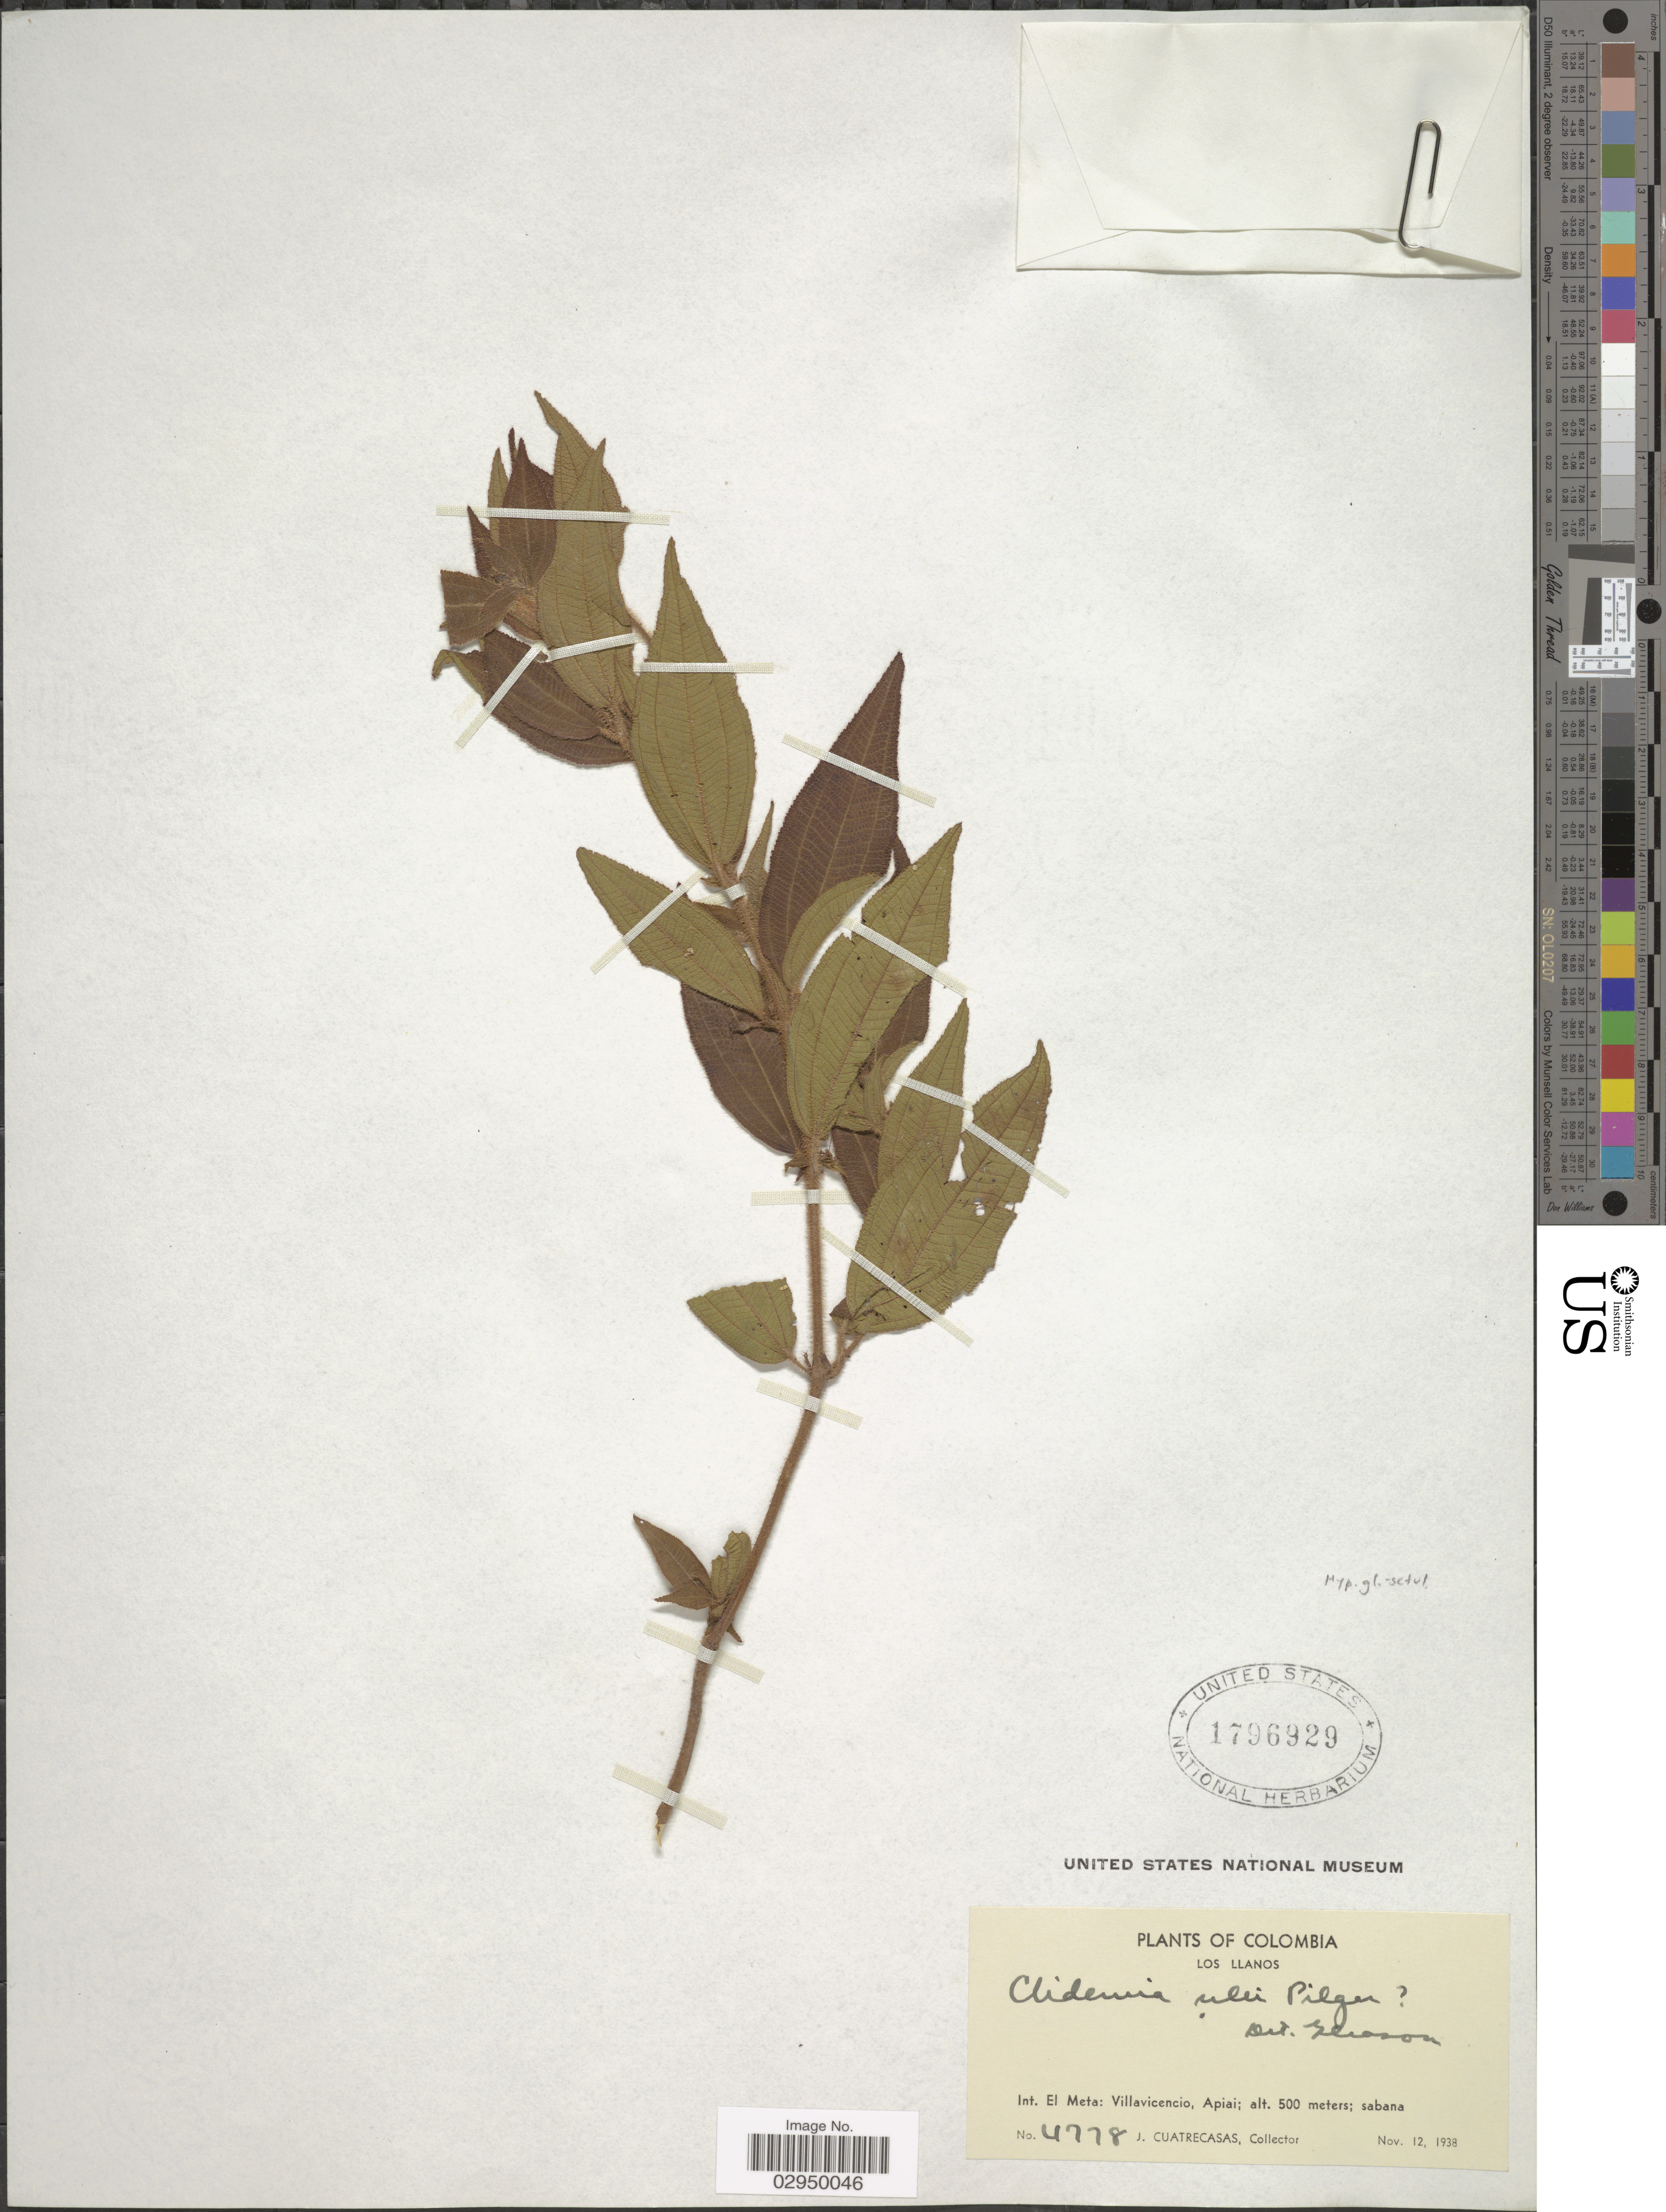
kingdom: Plantae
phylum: Tracheophyta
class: Magnoliopsida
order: Myrtales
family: Melastomataceae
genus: Clidemia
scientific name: Clidemia ulei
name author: Pilg.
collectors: J. Cuatrecasas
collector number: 4778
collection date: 1938-11-12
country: Colombia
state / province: Meta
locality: Los Llanos. Int. El Meta: Villavicencio, Apiai.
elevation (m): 500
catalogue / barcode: US 1796929